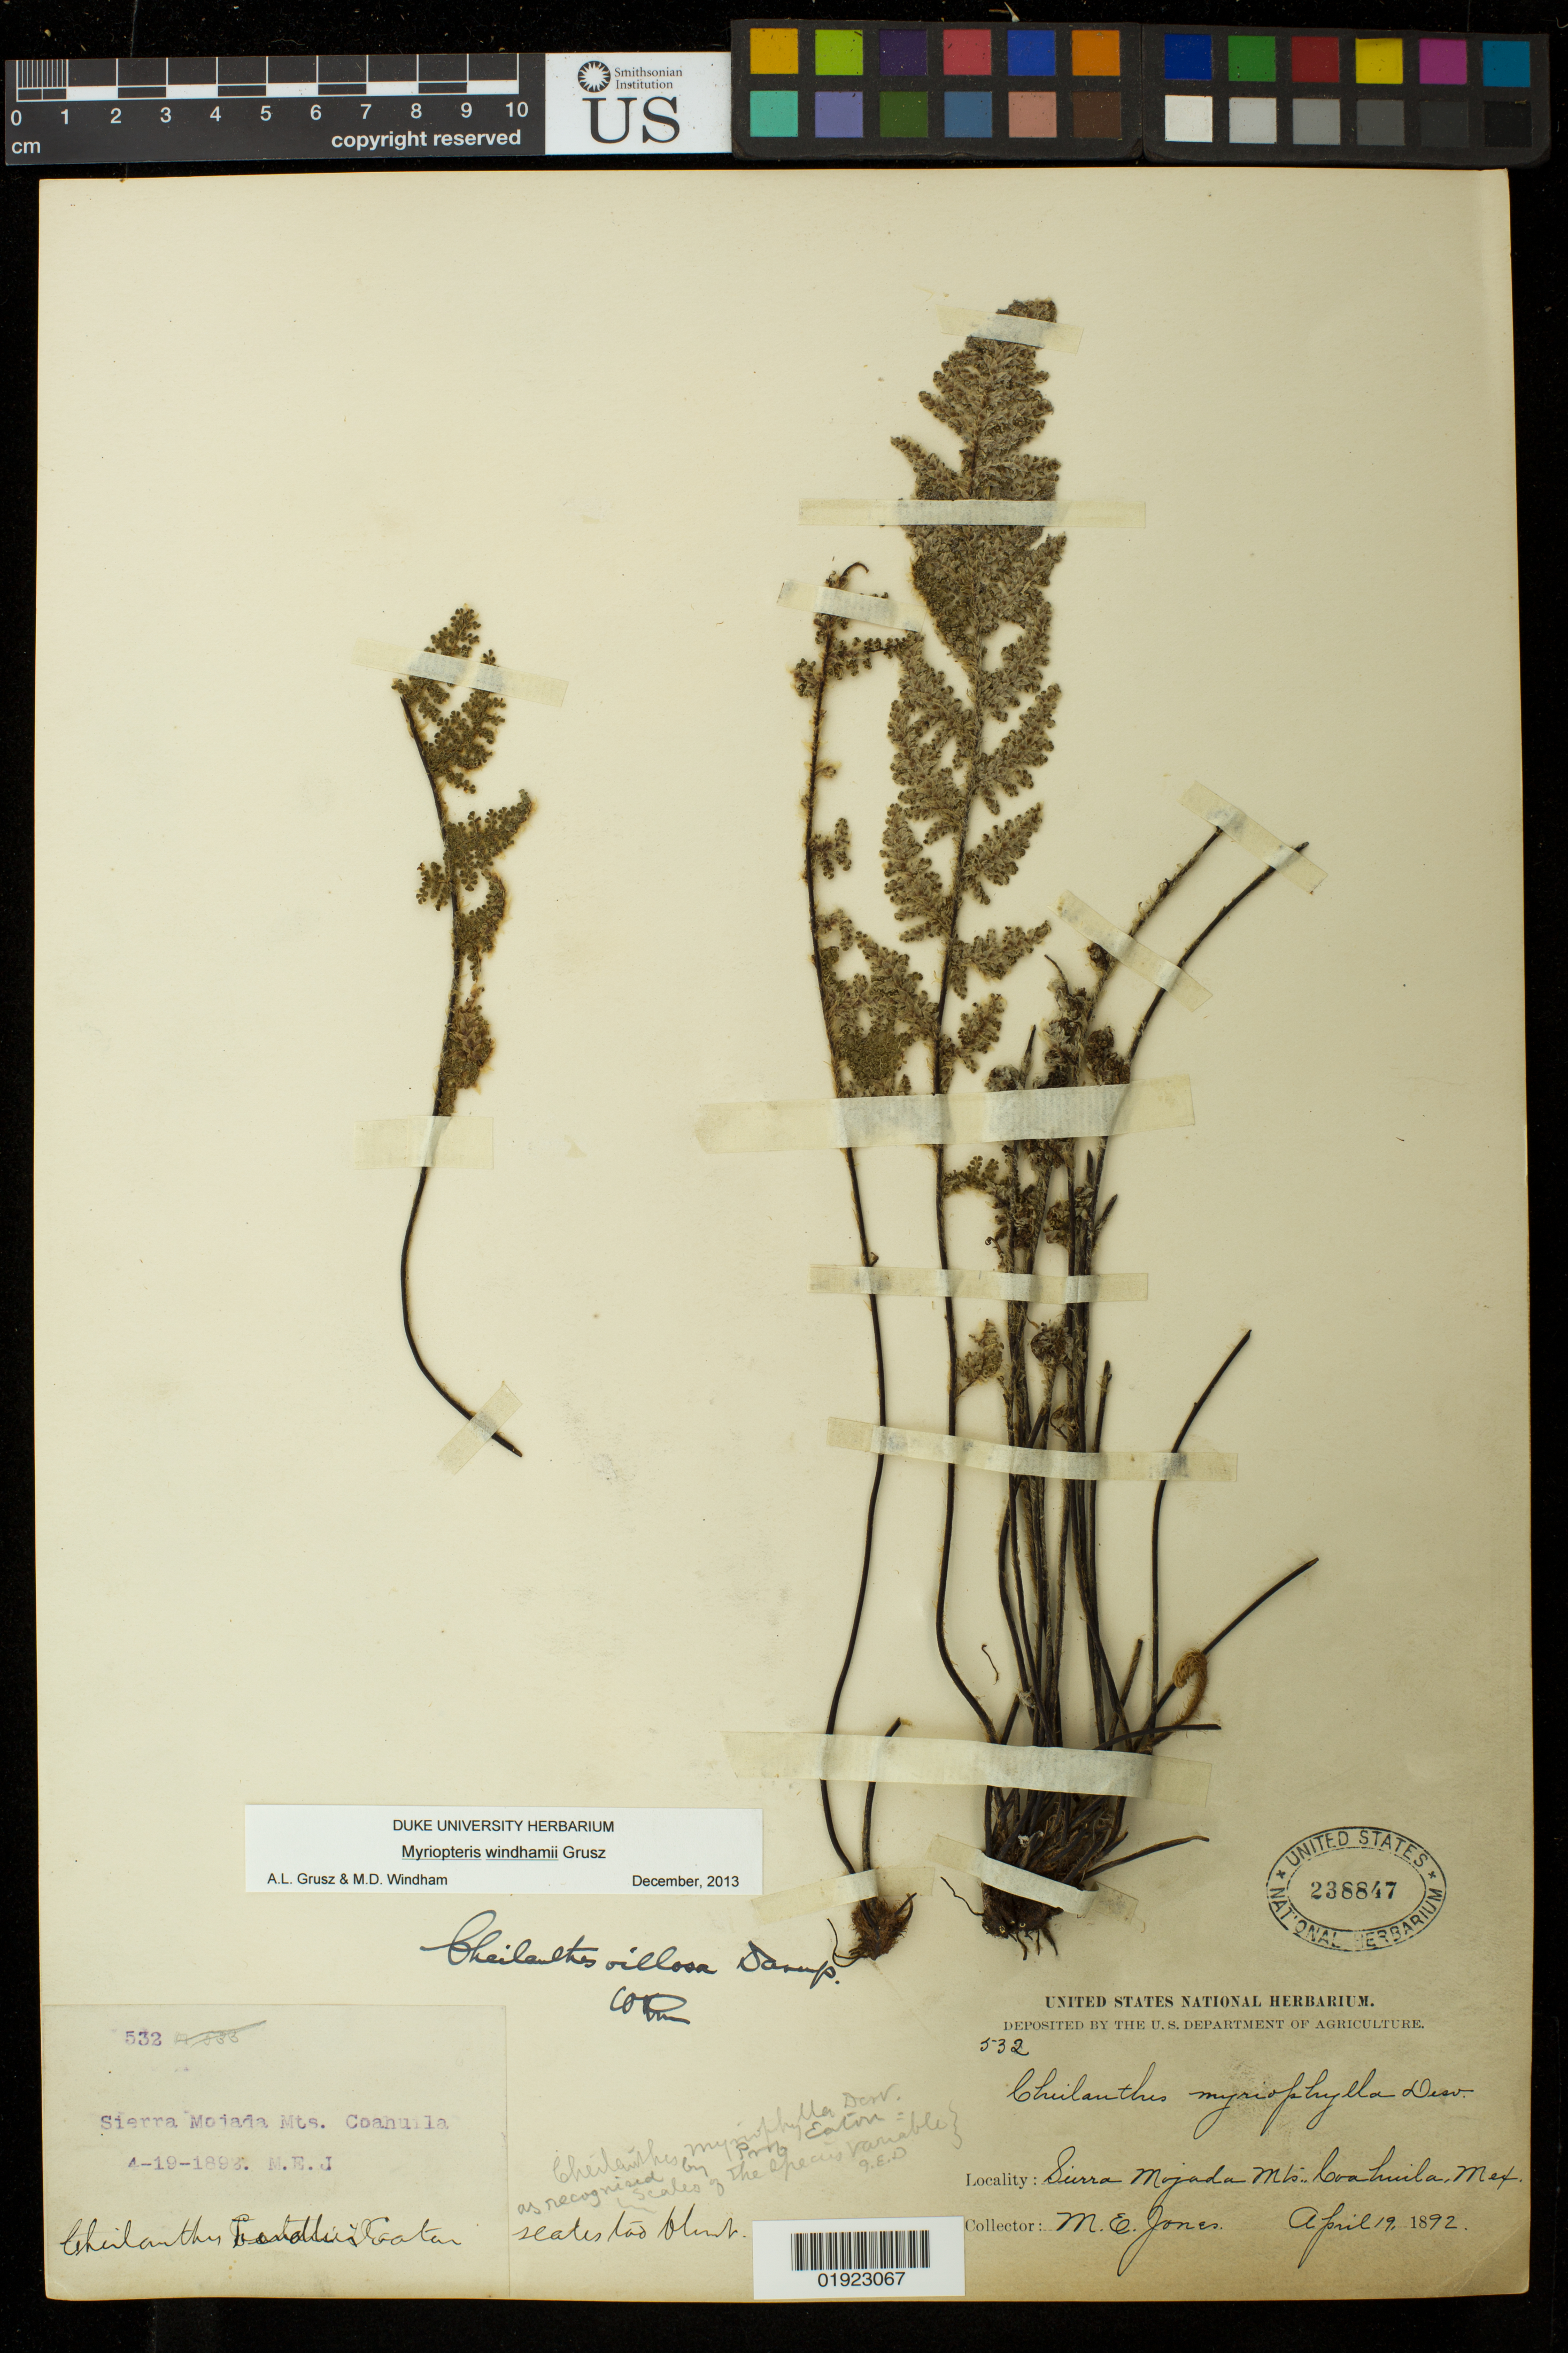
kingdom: Plantae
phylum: Tracheophyta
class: Polypodiopsida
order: Polypodiales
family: Pteridaceae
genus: Myriopteris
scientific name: Myriopteris windhamii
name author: Grusz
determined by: Grusz, A. L.; Windham, M. D.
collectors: M. E. Jones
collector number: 532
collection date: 1892-04-19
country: Mexico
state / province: Coahuila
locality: Sierra Mojada Mts.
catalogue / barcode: US 238847